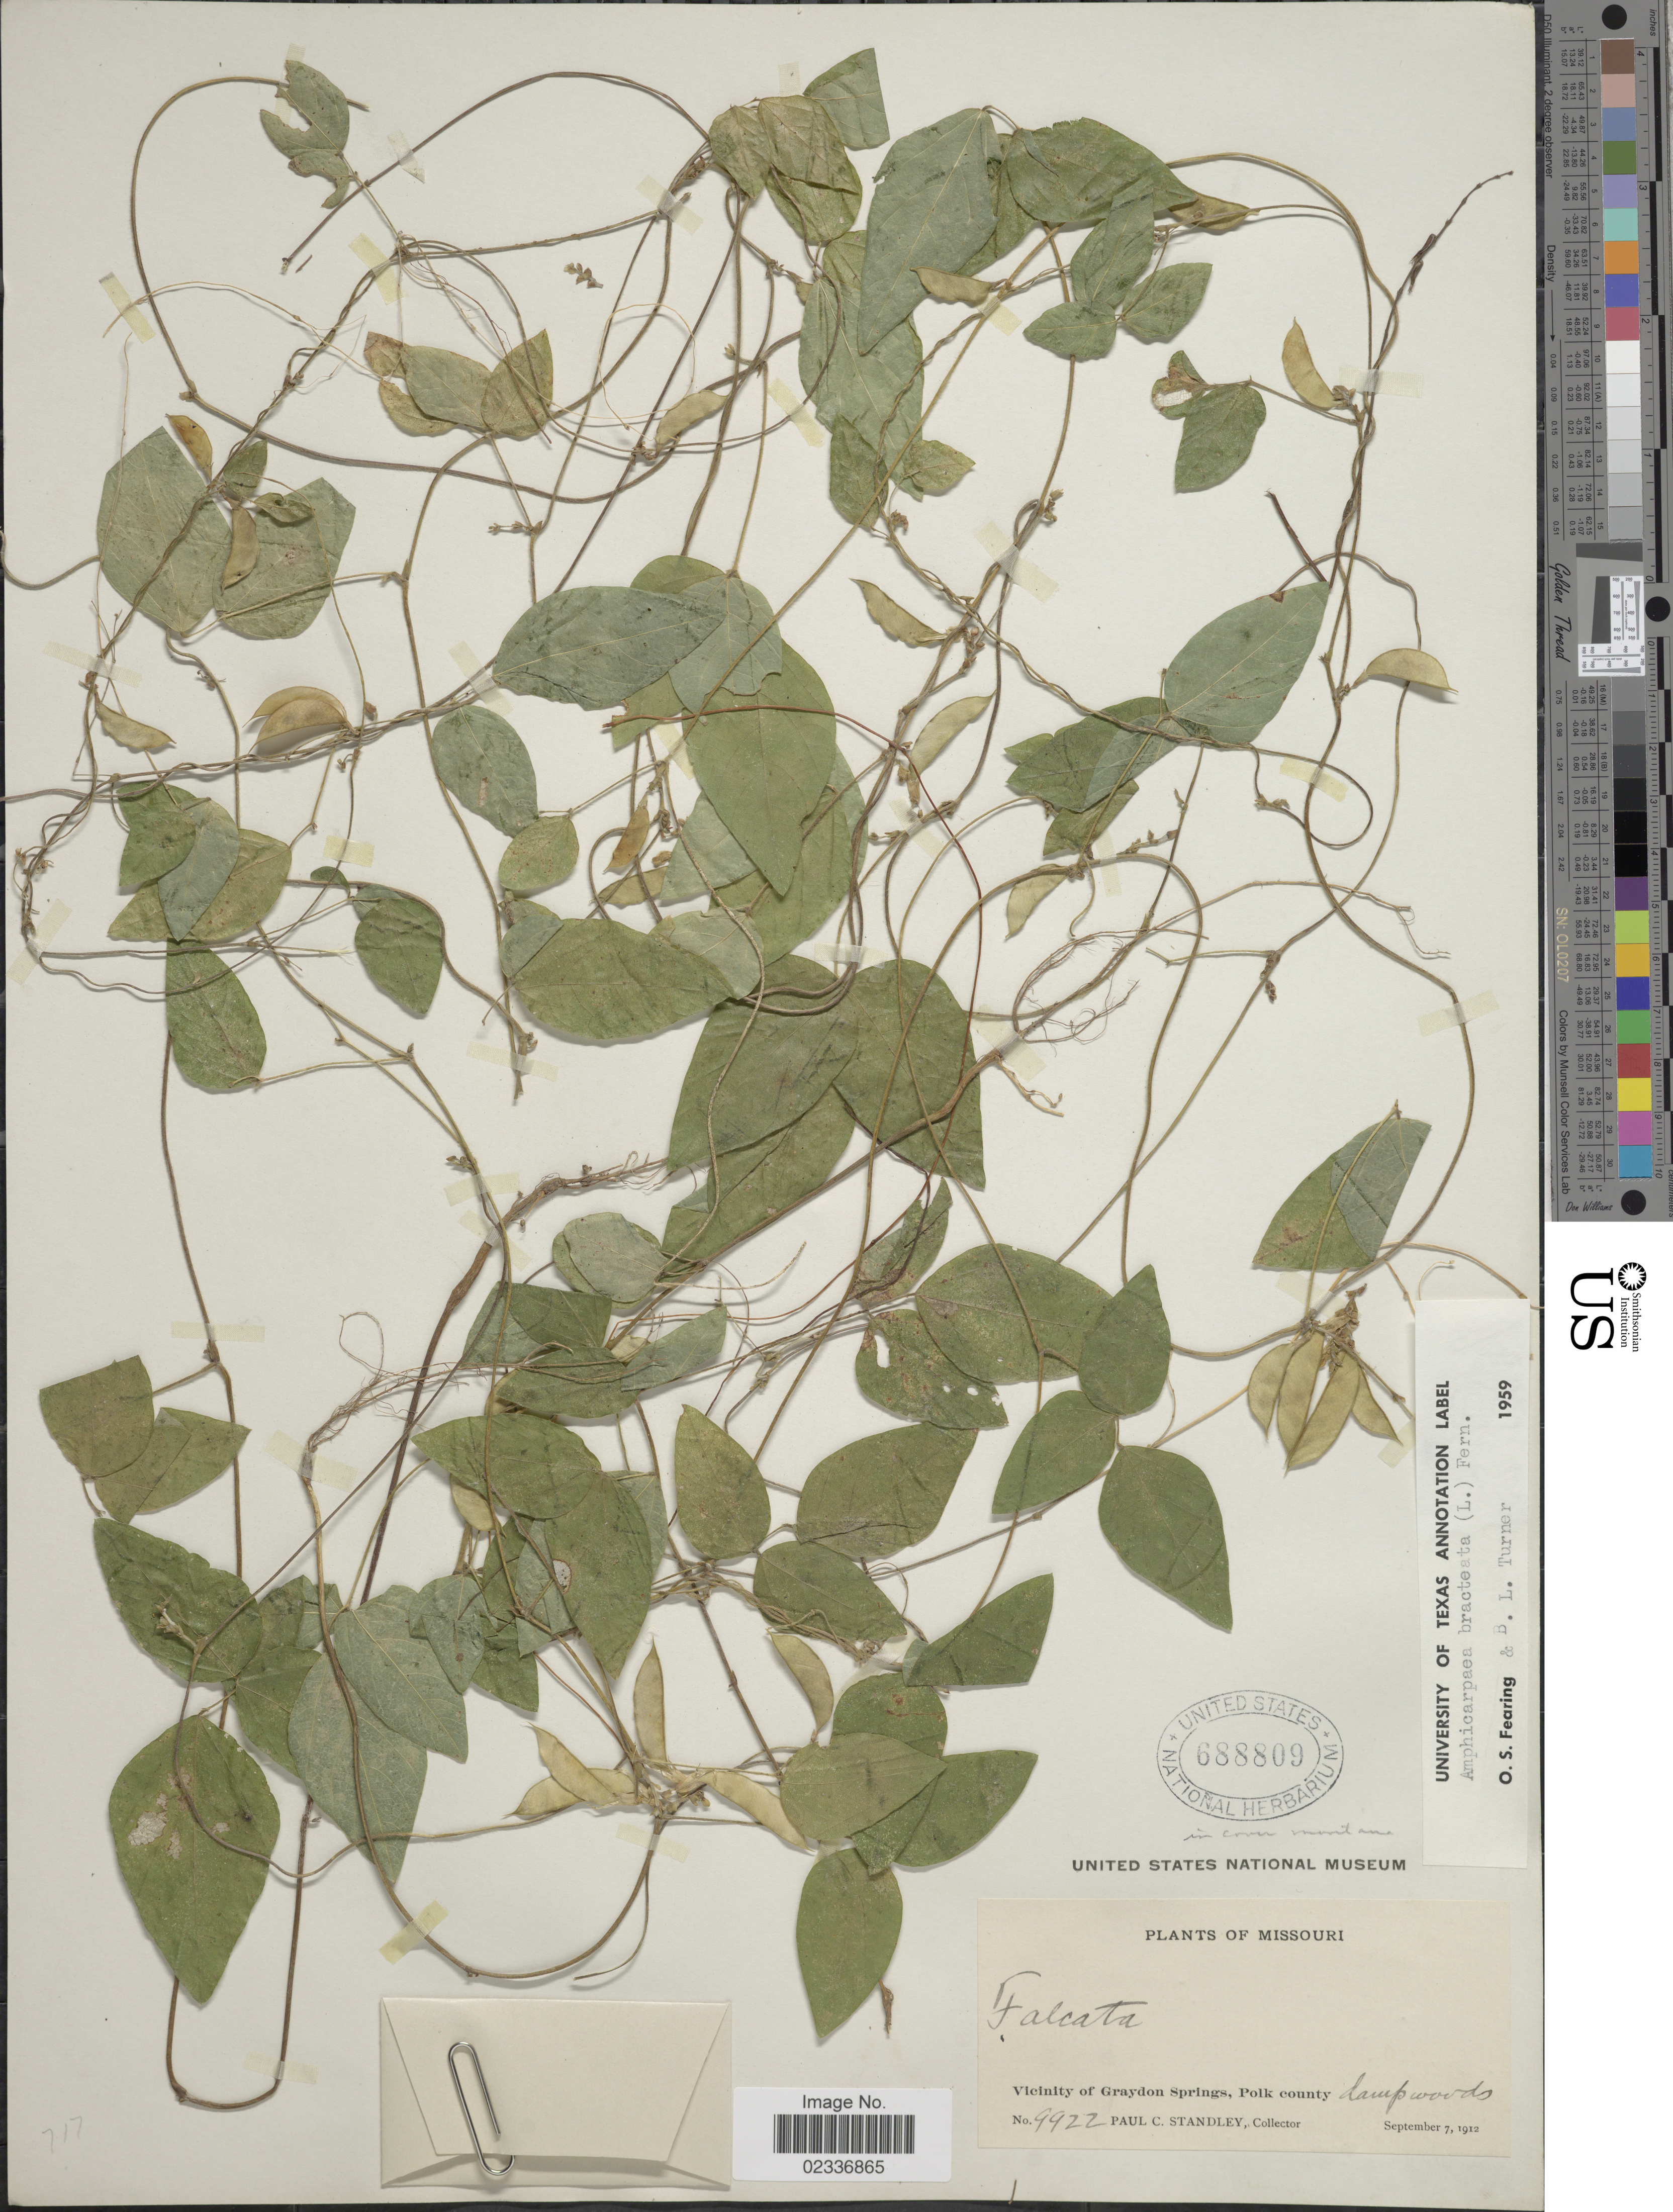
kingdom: Plantae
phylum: Tracheophyta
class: Magnoliopsida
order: Fabales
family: Fabaceae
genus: Amphicarpaea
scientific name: Amphicarpaea bracteata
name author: (L.) Fernald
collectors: P. C. Standley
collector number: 9922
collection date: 1912-09-07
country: United States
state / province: Missouri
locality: Vicinity of Graydon Springs, Polk County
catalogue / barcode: US 688809